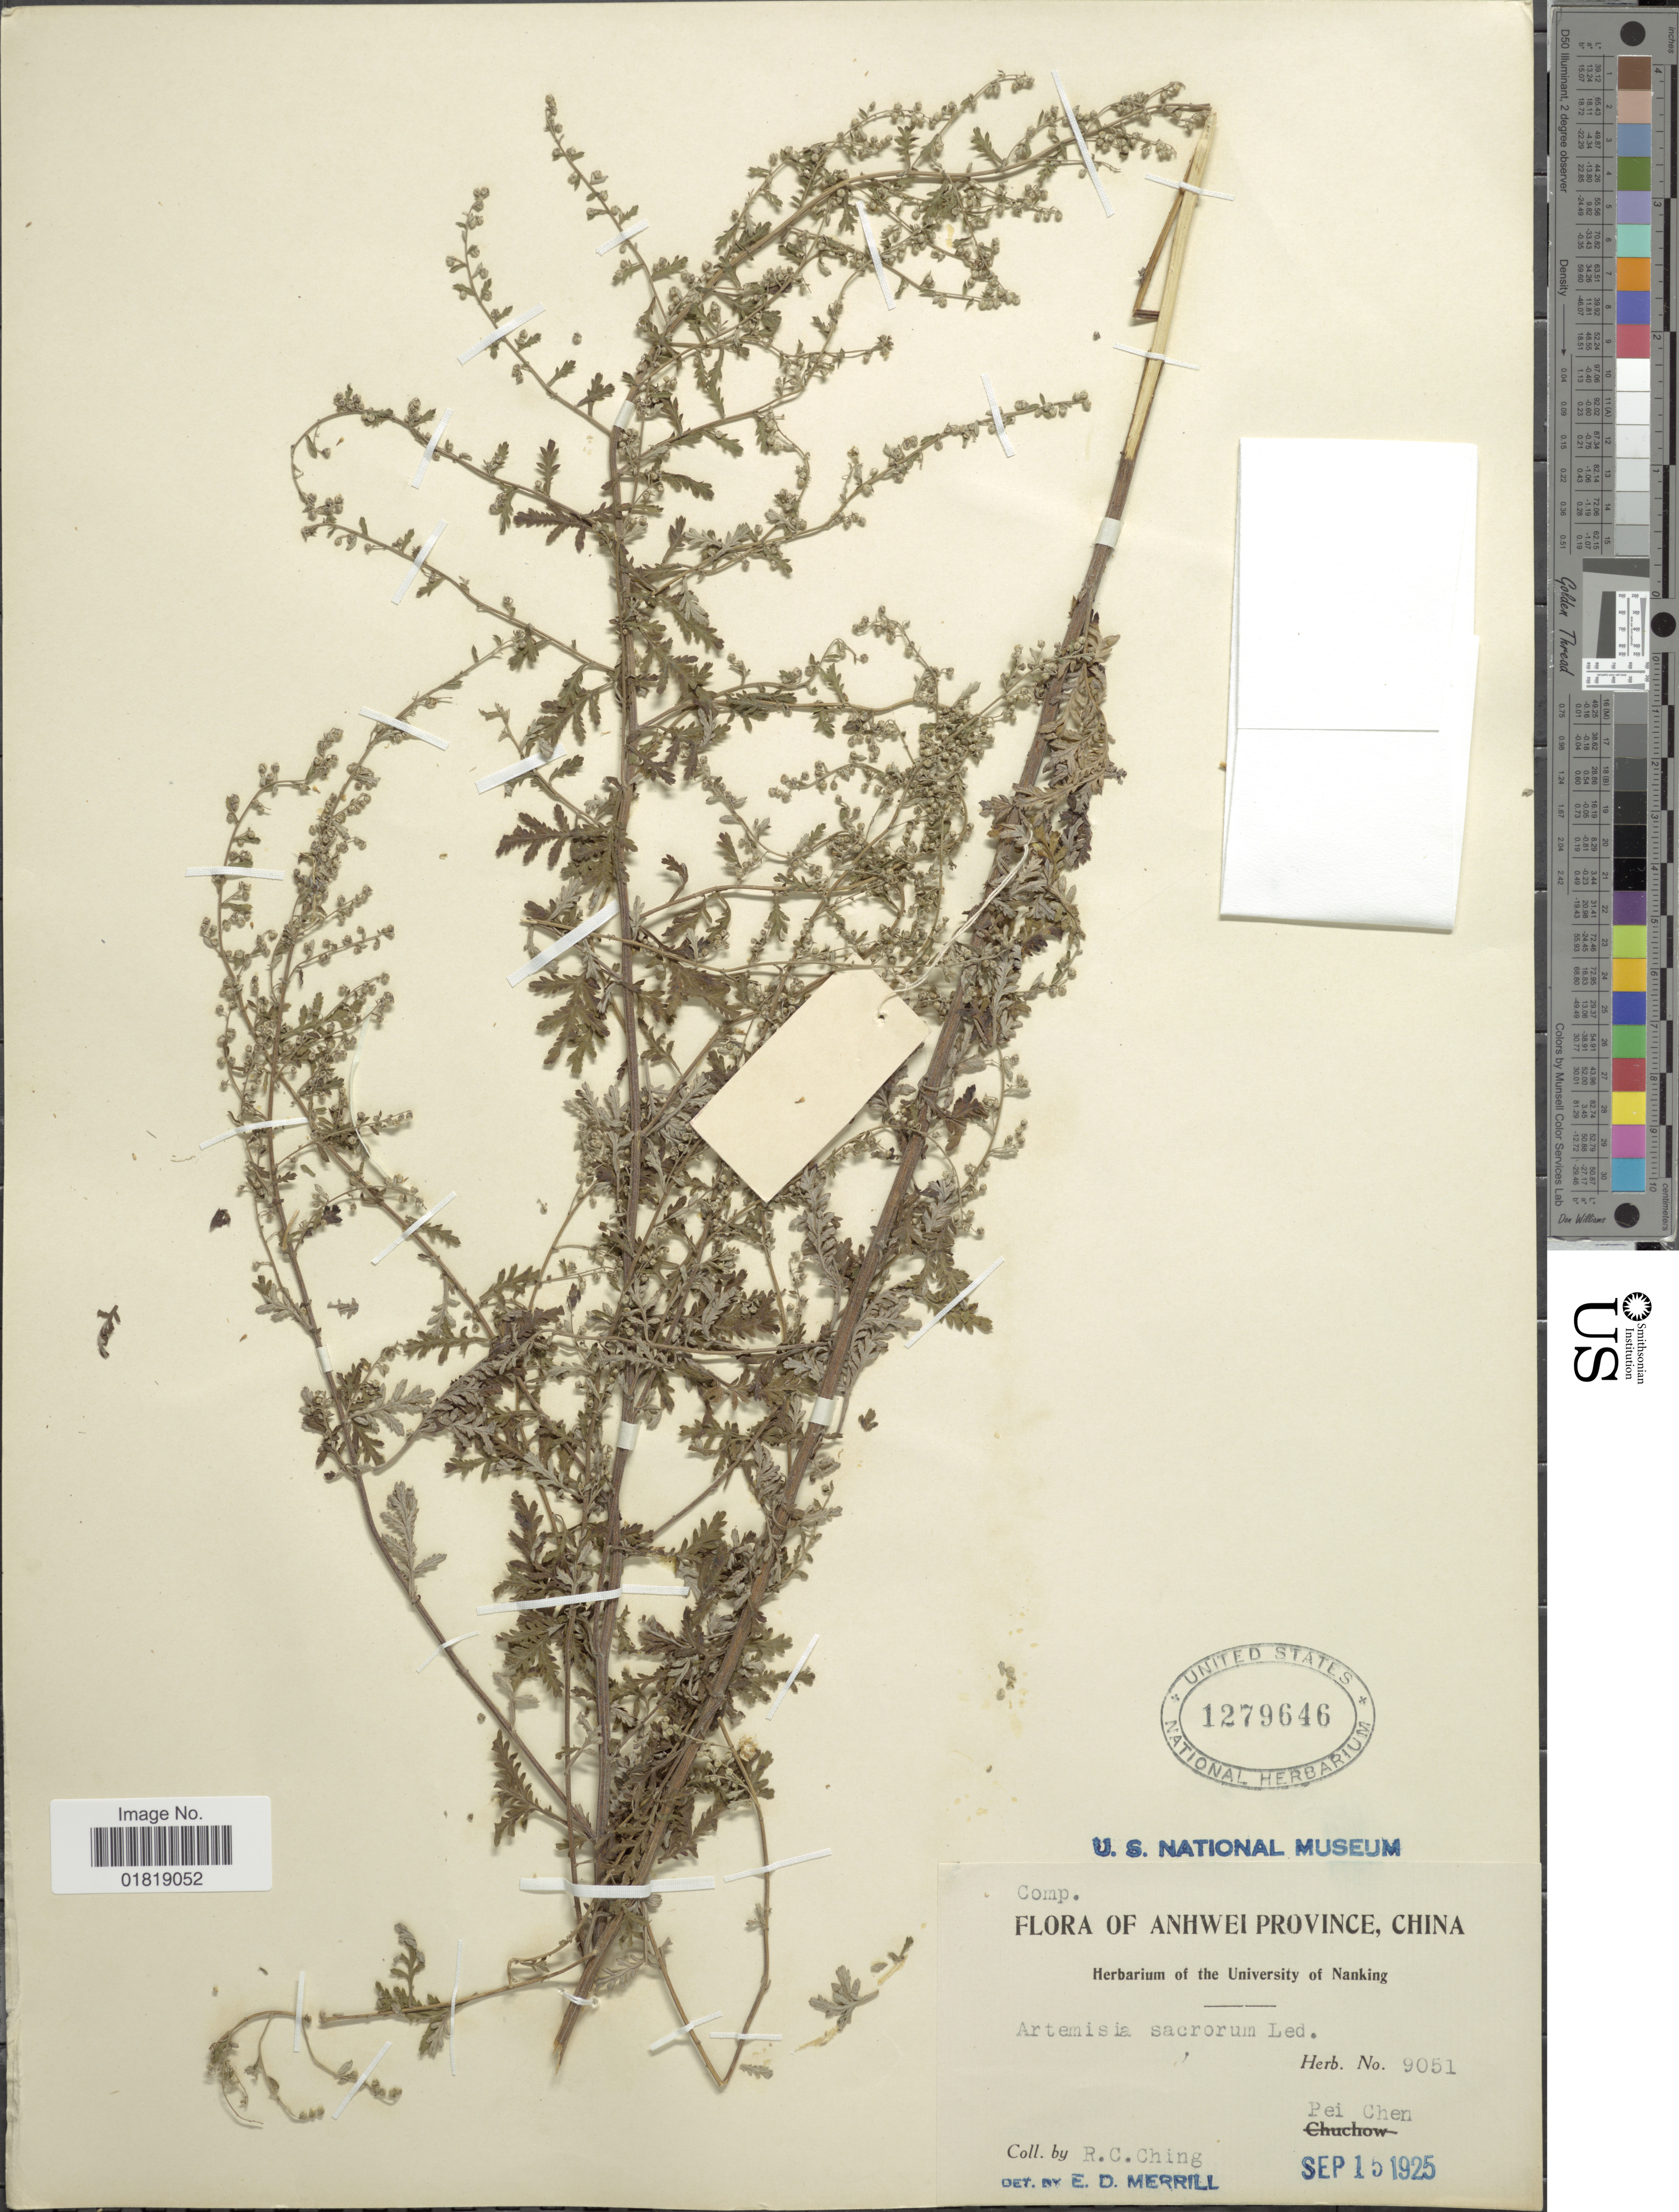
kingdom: Plantae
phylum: Tracheophyta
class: Magnoliopsida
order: Asterales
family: Asteraceae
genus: Artemisia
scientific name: Artemisia sacrorum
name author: Ledeb.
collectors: R. C. Ching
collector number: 9051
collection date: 1925-09-15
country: China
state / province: Anhui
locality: Anwhei Province, Pei Chen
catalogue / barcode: US 1279646